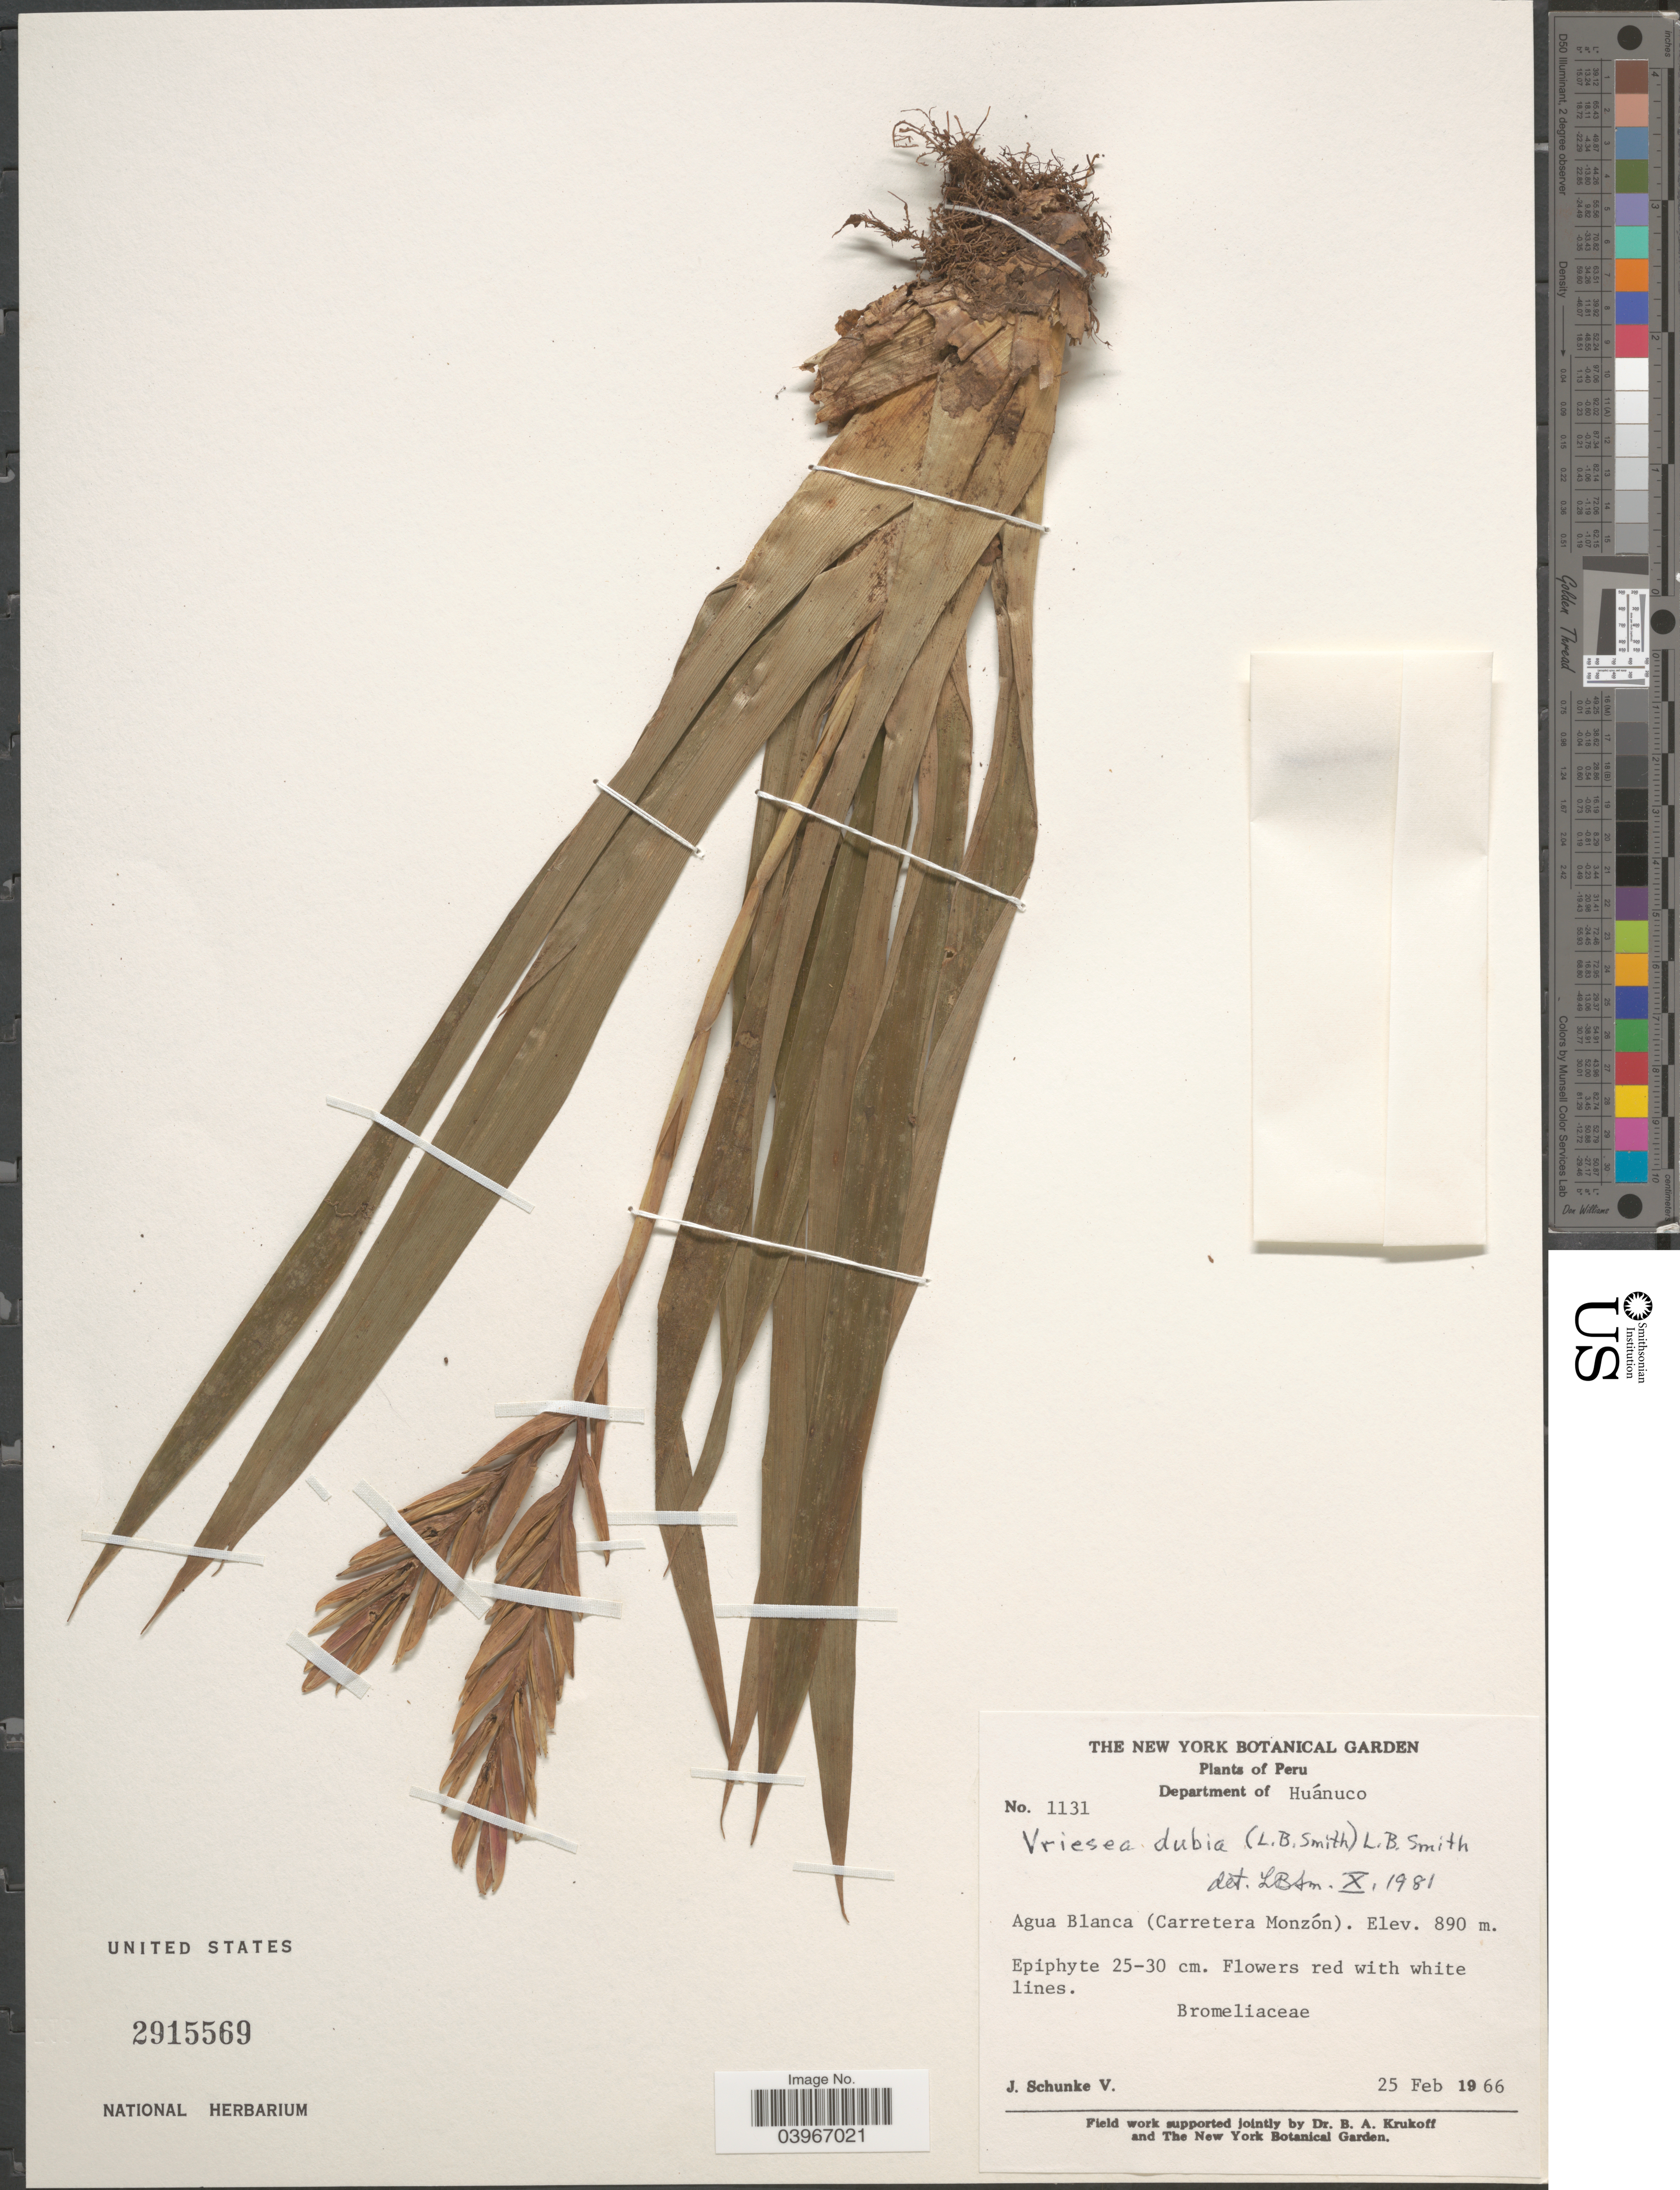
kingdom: Plantae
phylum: Tracheophyta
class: Liliopsida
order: Poales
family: Bromeliaceae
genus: Vriesea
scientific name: Vriesea dubia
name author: (L.B. Sm.) L.B. Sm.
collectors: J. Schunke Vigo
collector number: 1131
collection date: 1966-02-25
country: Peru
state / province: Huánuco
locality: Department of Huánuco. Agua Blanca (Carretera Monzón).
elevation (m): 890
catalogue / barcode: US 2915569